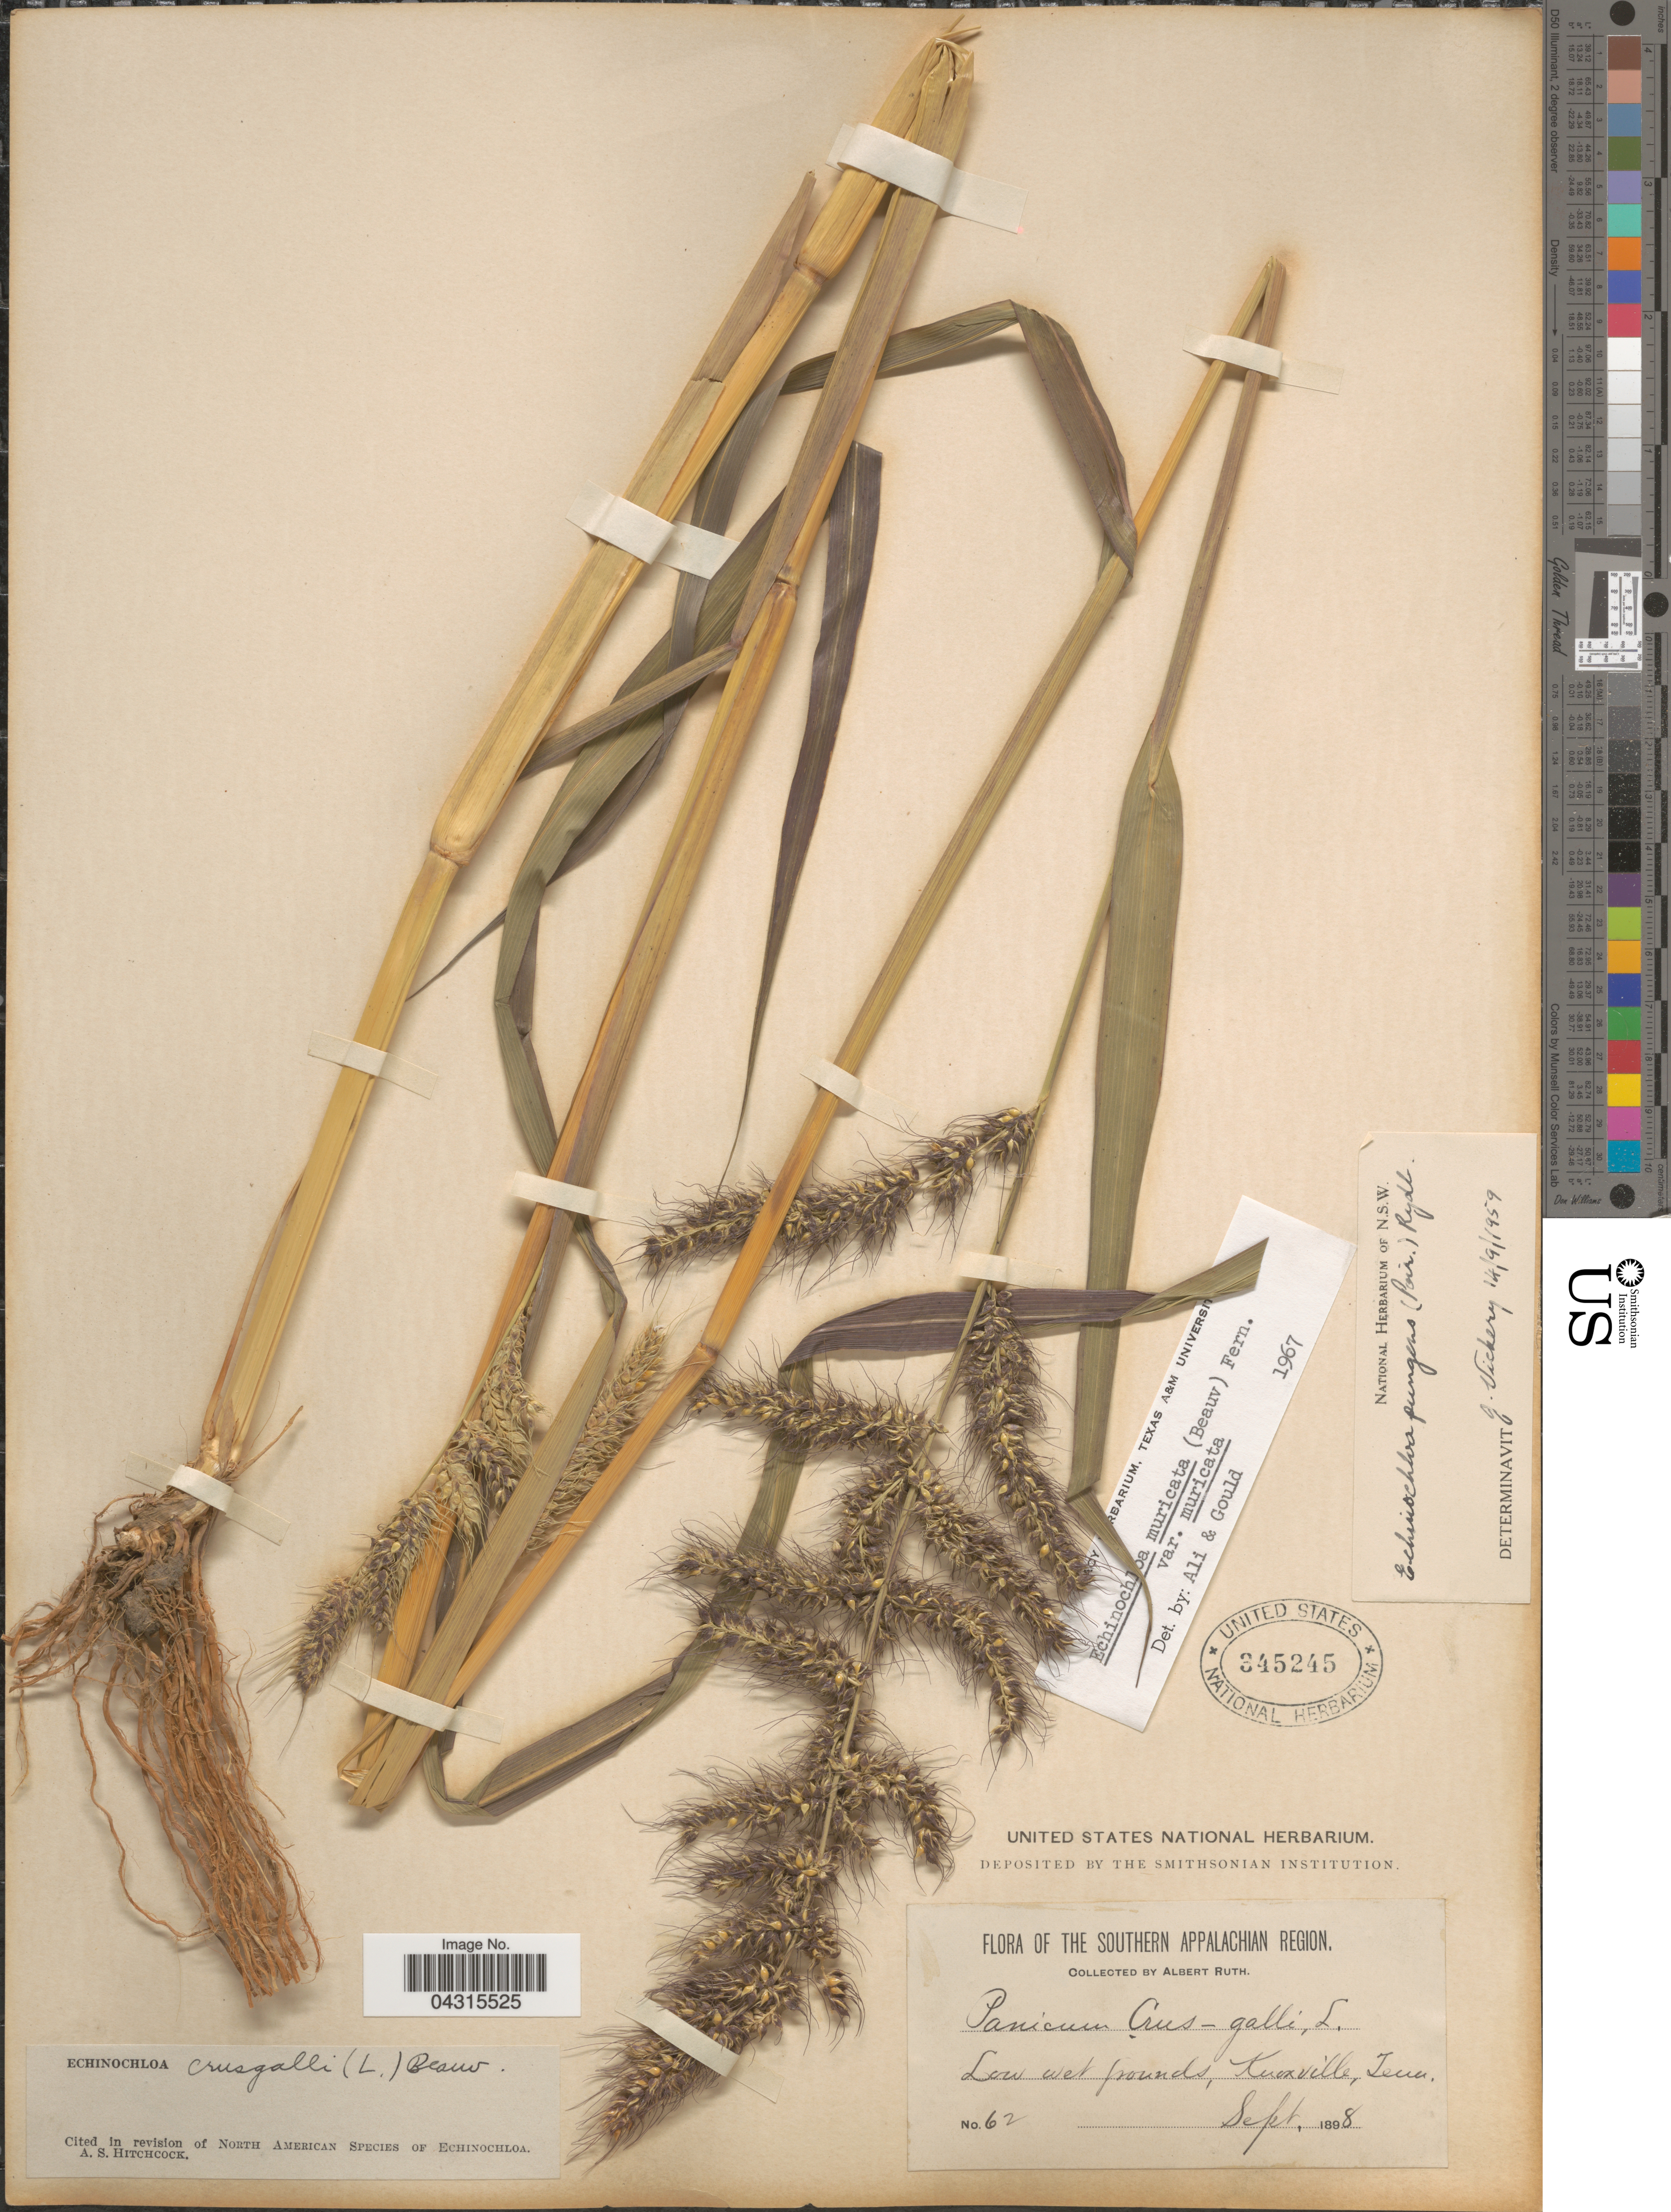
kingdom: Plantae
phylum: Tracheophyta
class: Liliopsida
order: Poales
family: Poaceae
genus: Echinochloa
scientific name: Echinochloa muricata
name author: (P. Beauv.) Fernald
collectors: A. Ruth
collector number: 62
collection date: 1898-09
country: United States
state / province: Tennessee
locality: Low wet pounds, Knoxville.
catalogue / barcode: US 345245